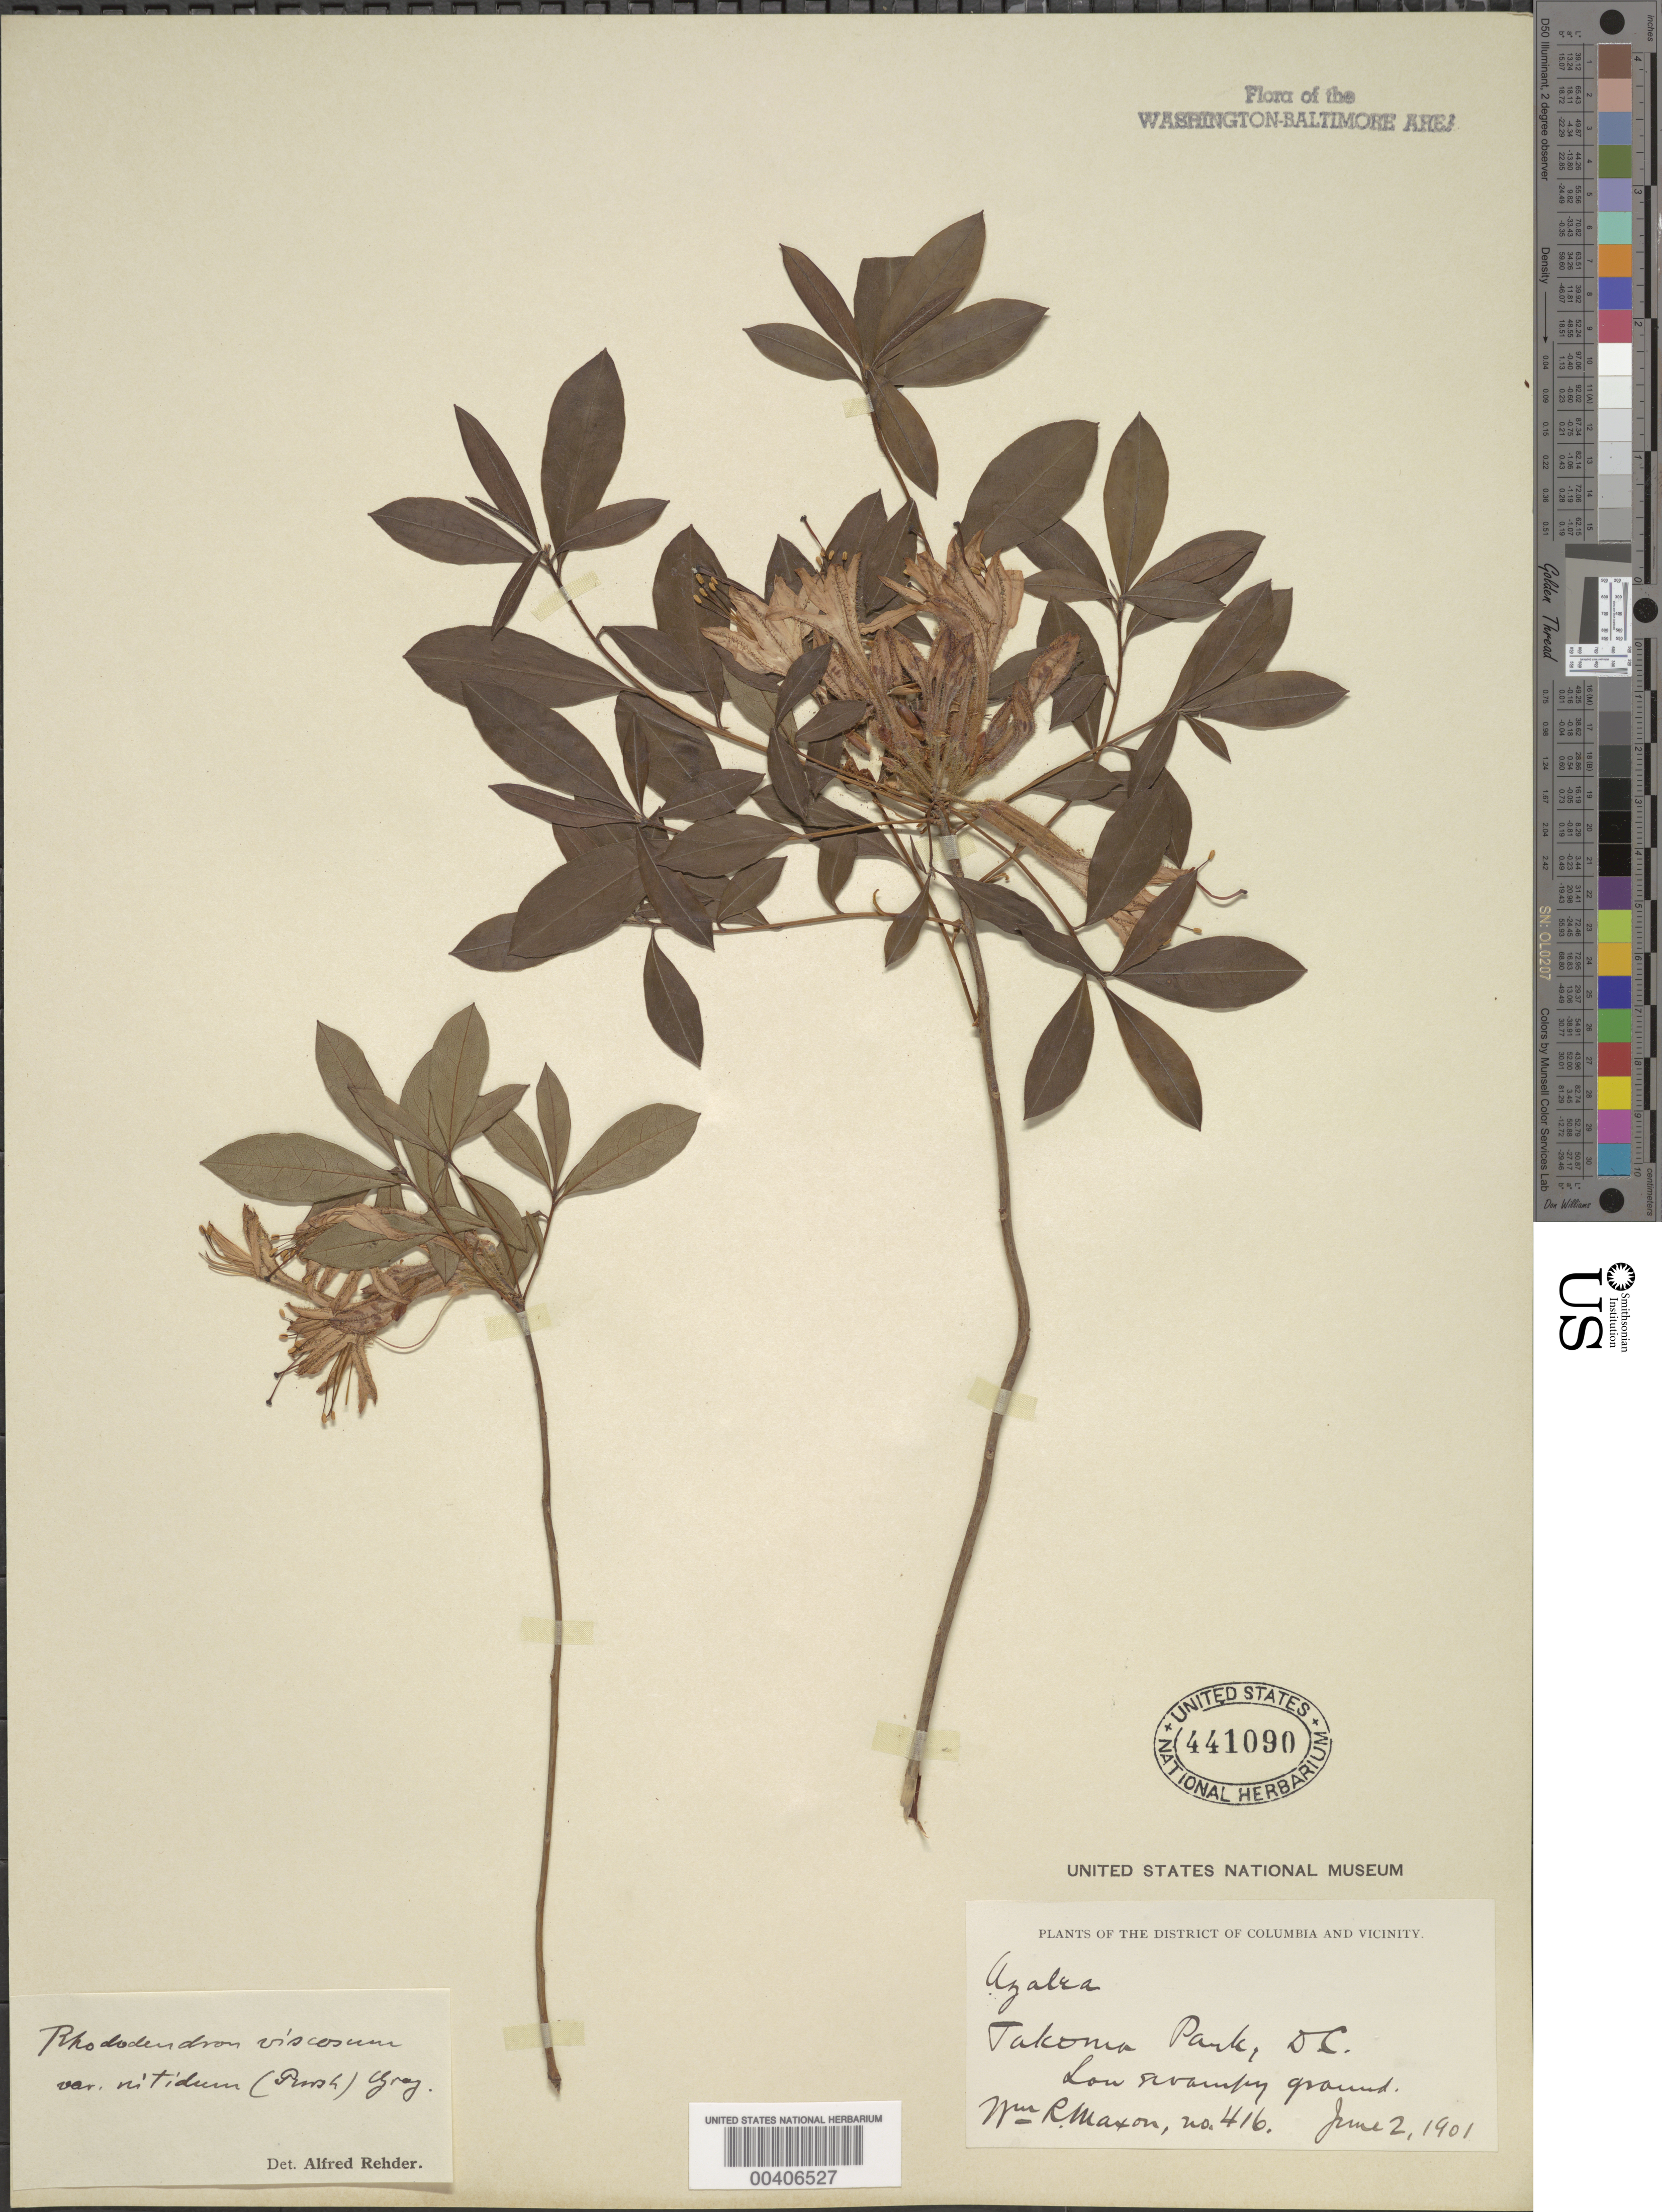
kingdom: Plantae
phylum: Tracheophyta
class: Magnoliopsida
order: Ericales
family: Ericaceae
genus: Rhododendron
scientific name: Rhododendron viscosum var. nitidum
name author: (Pursh) A. Gray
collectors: W. R. Maxon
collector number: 416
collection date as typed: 02 Jun 1901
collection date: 1901-06-02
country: United States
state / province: District of Columbia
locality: Takoma Park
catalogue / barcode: US 441090